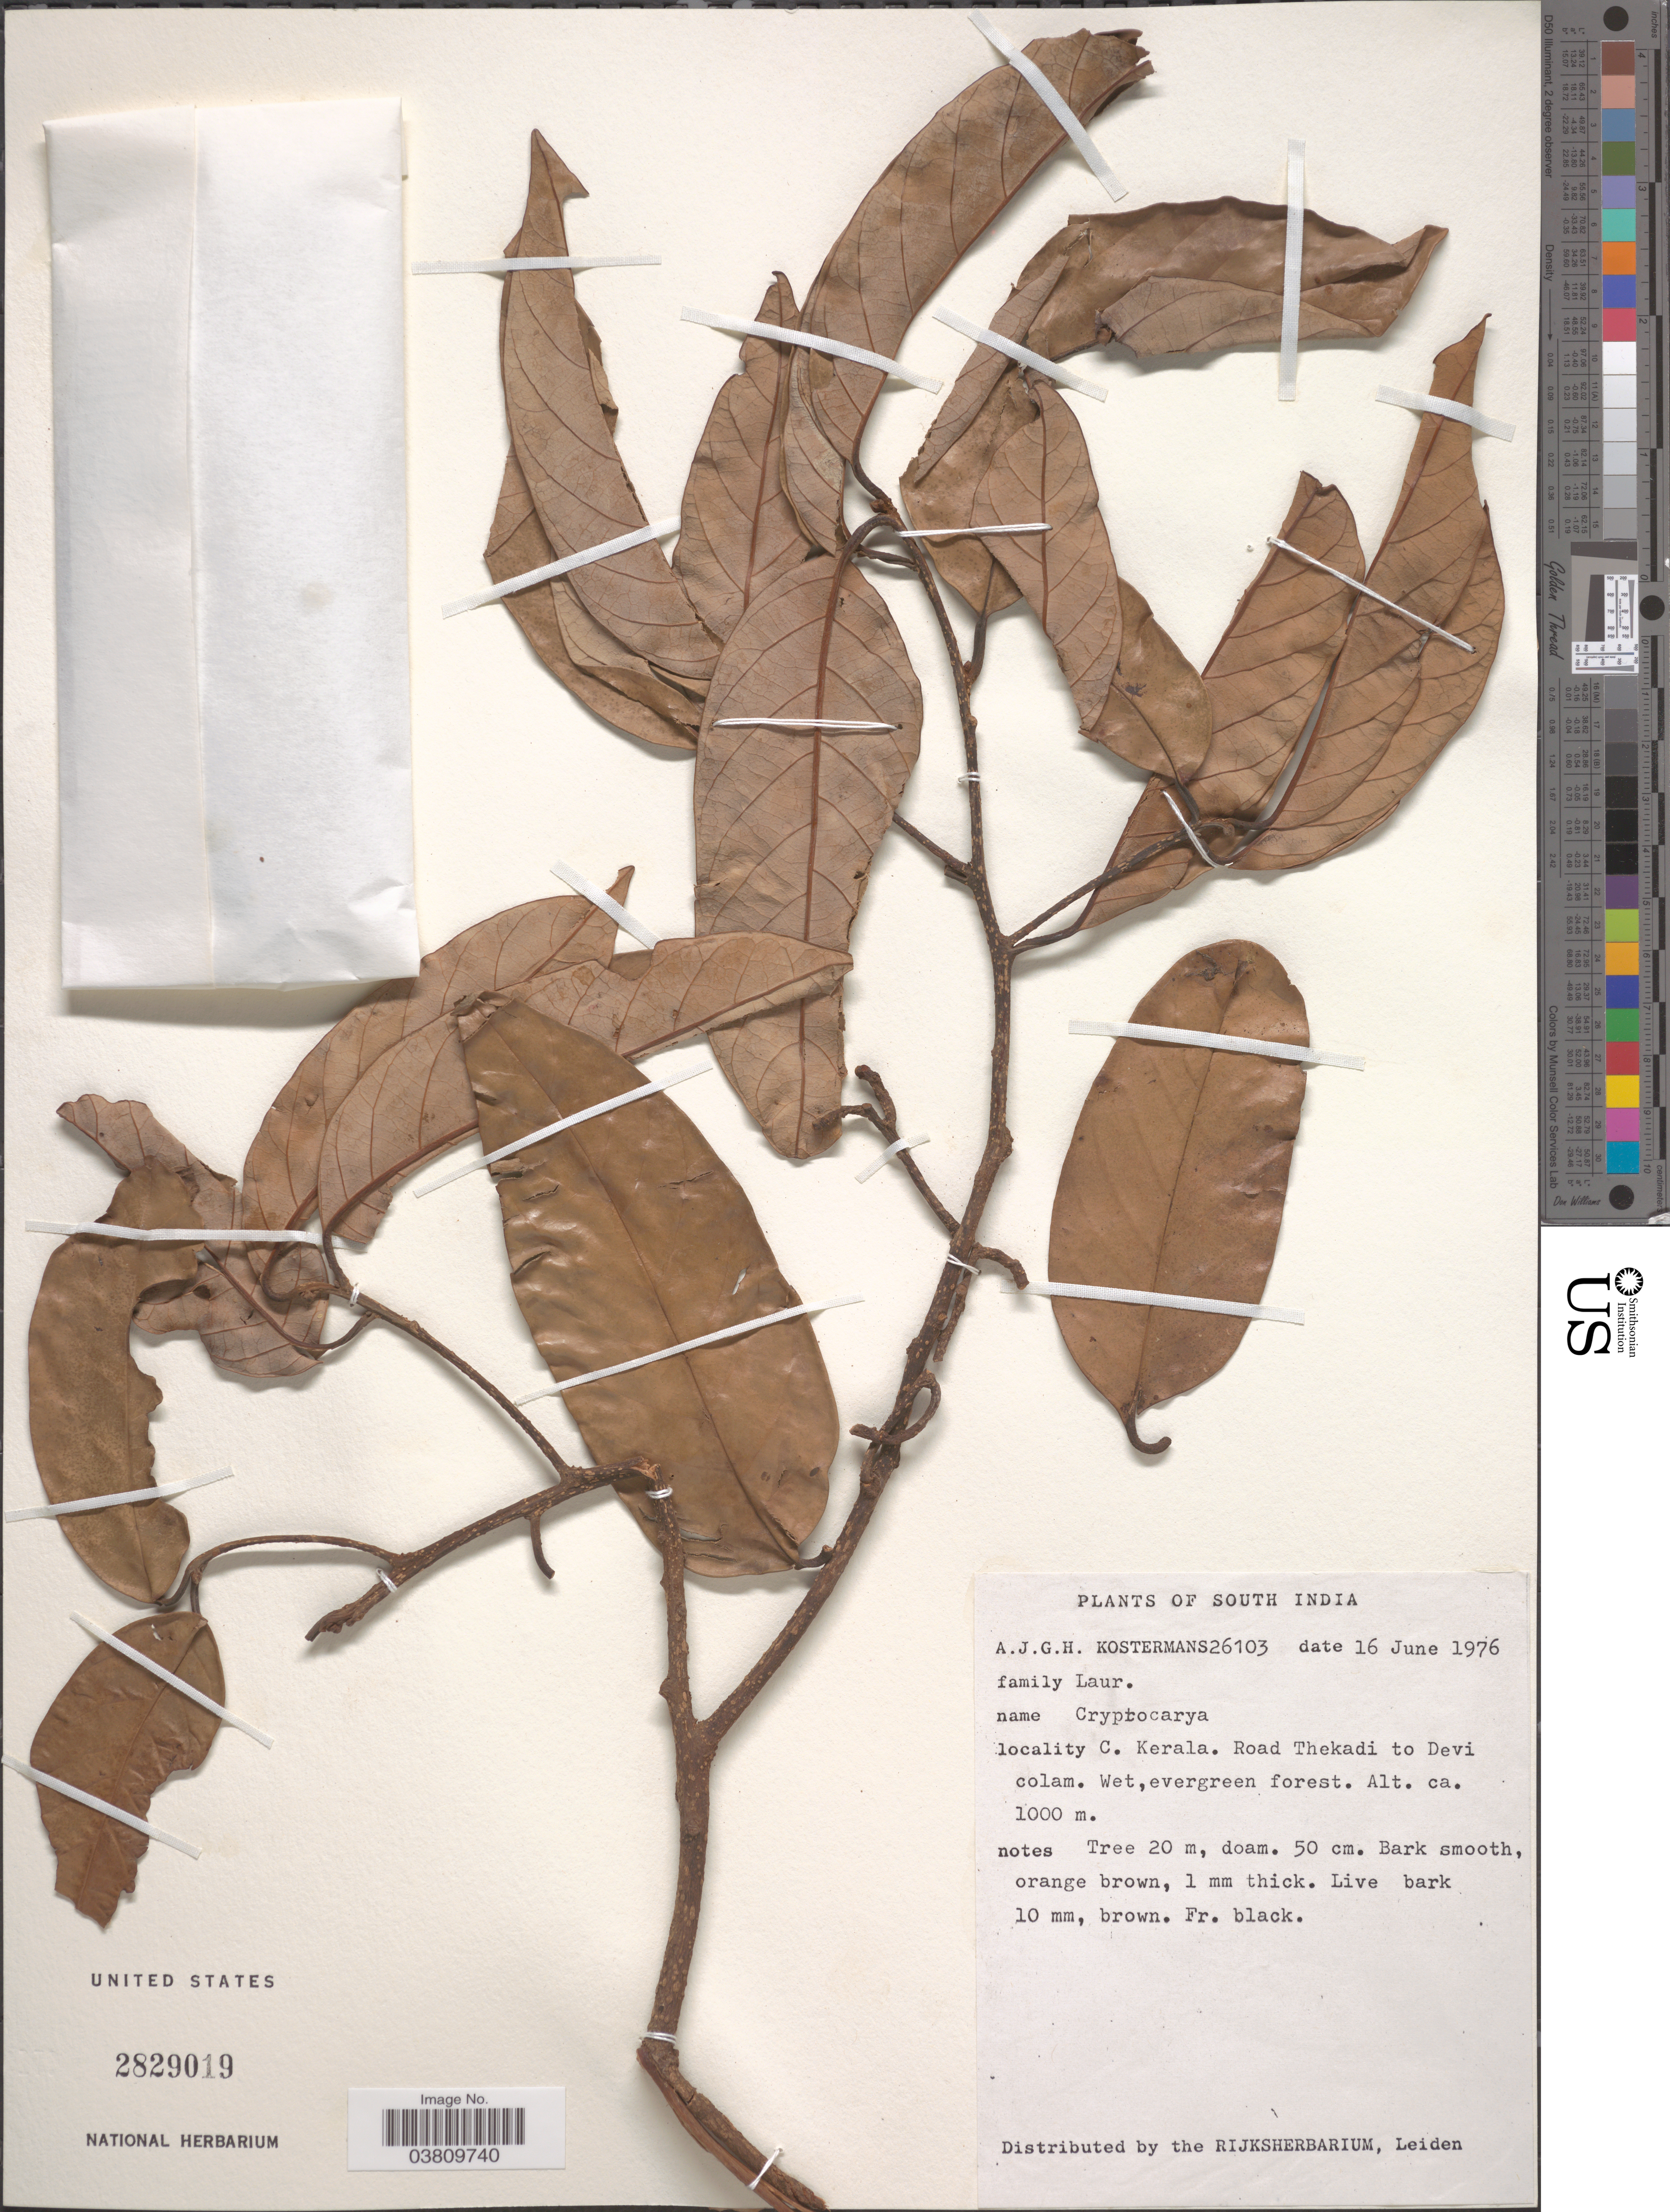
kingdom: Plantae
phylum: Tracheophyta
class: Magnoliopsida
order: Laurales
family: Lauraceae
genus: Cryptocarya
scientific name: Cryptocarya sp.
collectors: A. J. G. Kostermans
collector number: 26103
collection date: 1976-06-16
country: India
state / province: Kerala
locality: South India. C. Kerala. Road Thekadi to Devicolam.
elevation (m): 1000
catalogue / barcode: US 2829019